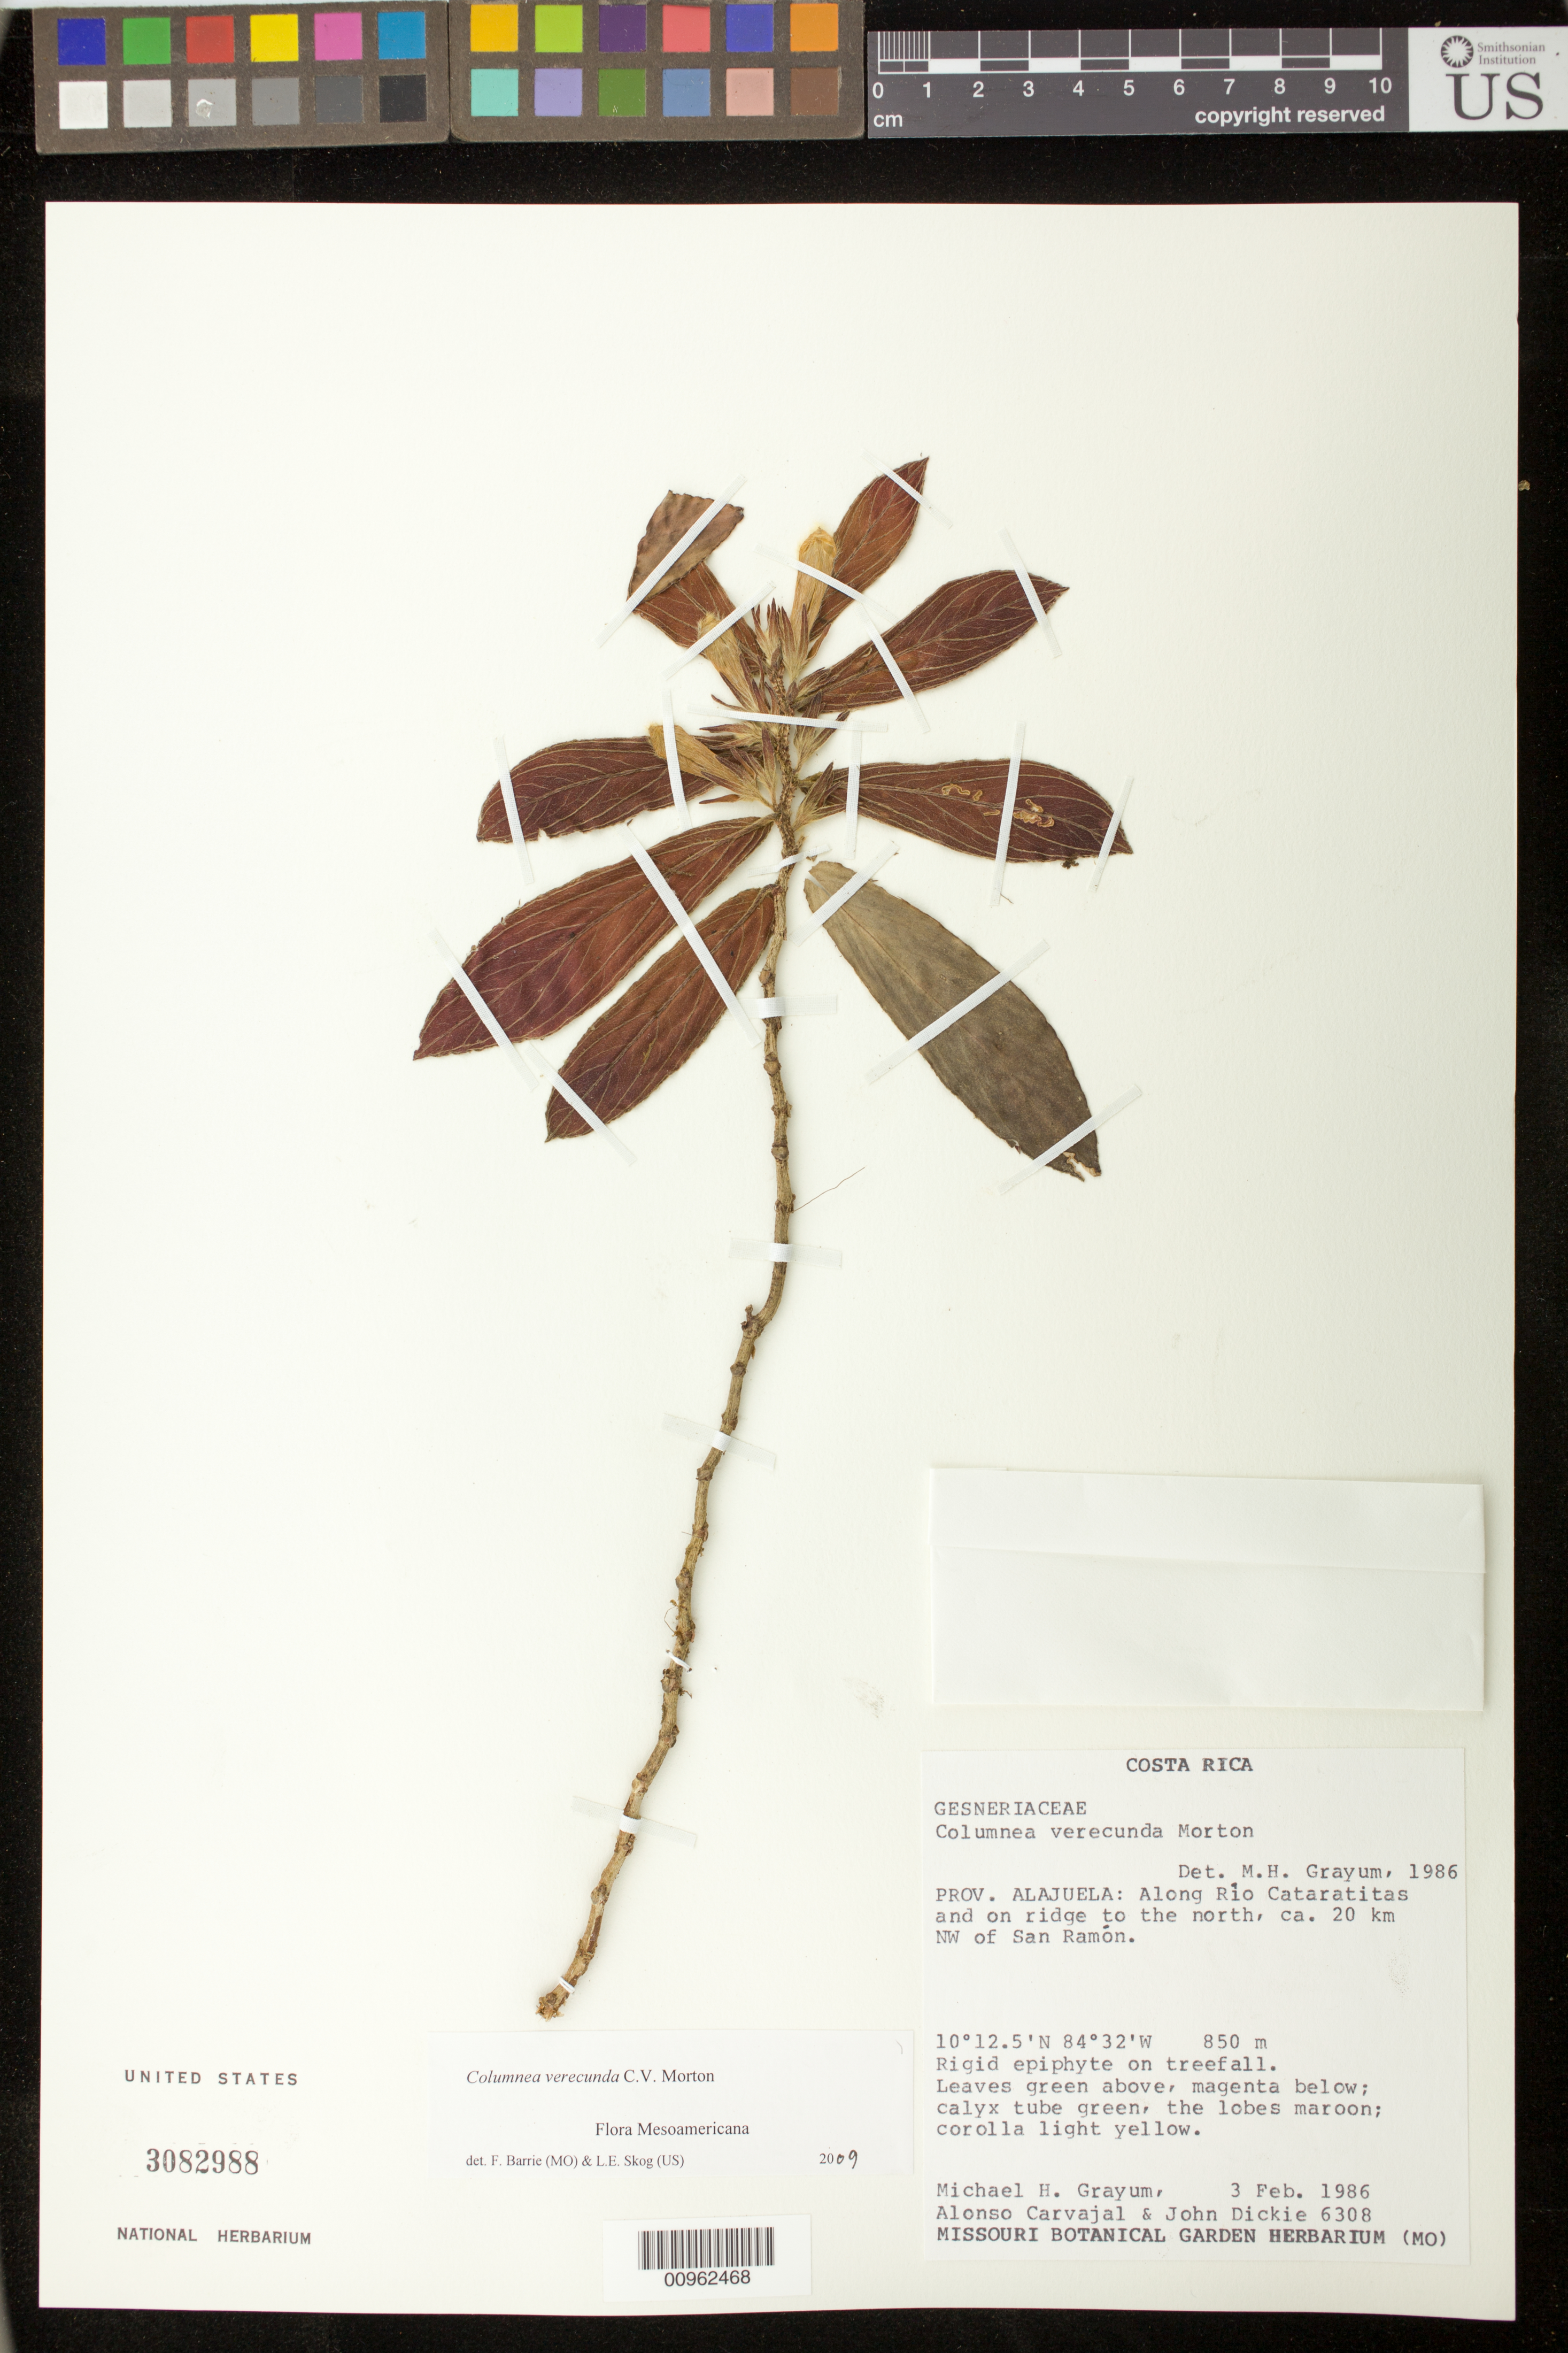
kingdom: Plantae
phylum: Tracheophyta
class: Magnoliopsida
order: Lamiales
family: Gesneriaceae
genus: Columnea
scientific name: Columnea verecunda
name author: C.V. Morton in Standl.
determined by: Barrie, F. R.; Skog, Laurence E.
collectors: M. H. Grayum, A. Carvajal & J. Dickie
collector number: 6308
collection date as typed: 03 Feb 1986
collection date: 1986-02-03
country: Costa Rica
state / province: Alajuela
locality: Prov. Alajuela: along Río Cataratitas and on ridge to the north, ca. 20 km NW of San Ramón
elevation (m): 850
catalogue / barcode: US 3082988